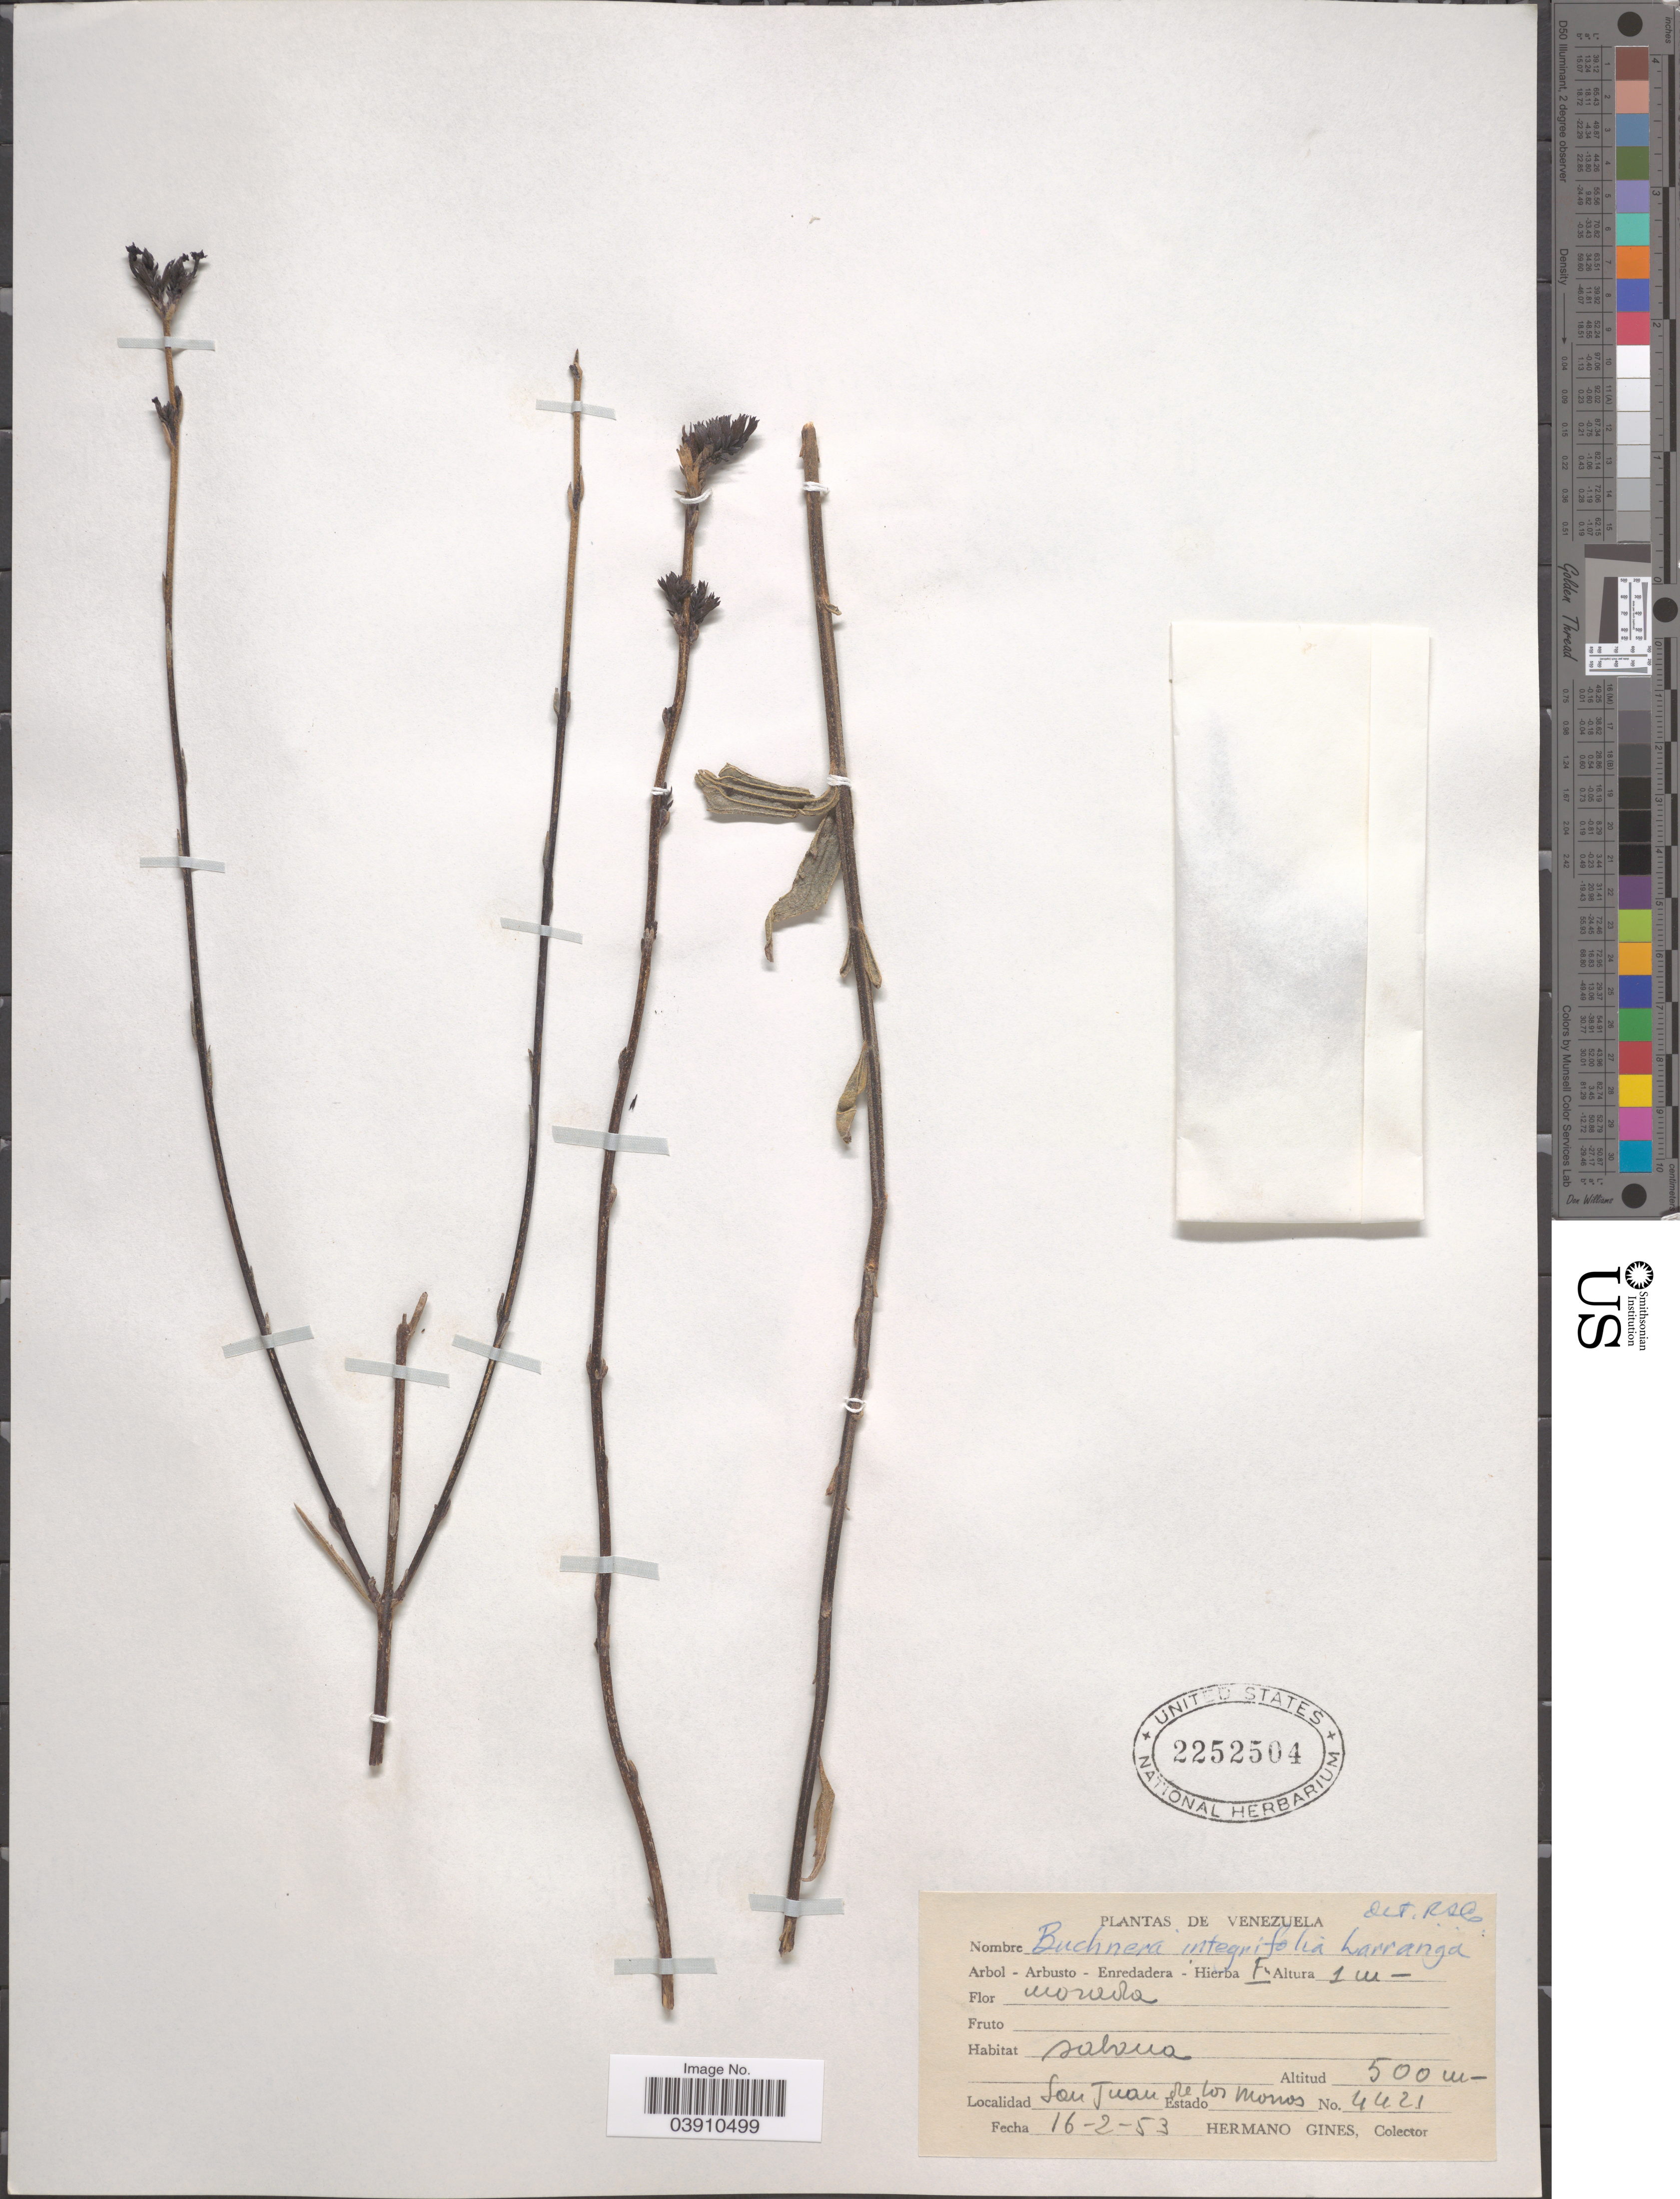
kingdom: Plantae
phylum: Tracheophyta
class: Magnoliopsida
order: Lamiales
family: Orobanchaceae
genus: Buchnera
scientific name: Buchnera integrifolia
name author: Larrañaga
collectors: Bro. Gines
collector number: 4421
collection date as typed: Transcribed d/m/y: 16/2/53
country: Venezuela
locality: San Juan de los Monos.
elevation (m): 500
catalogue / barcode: US 2252504